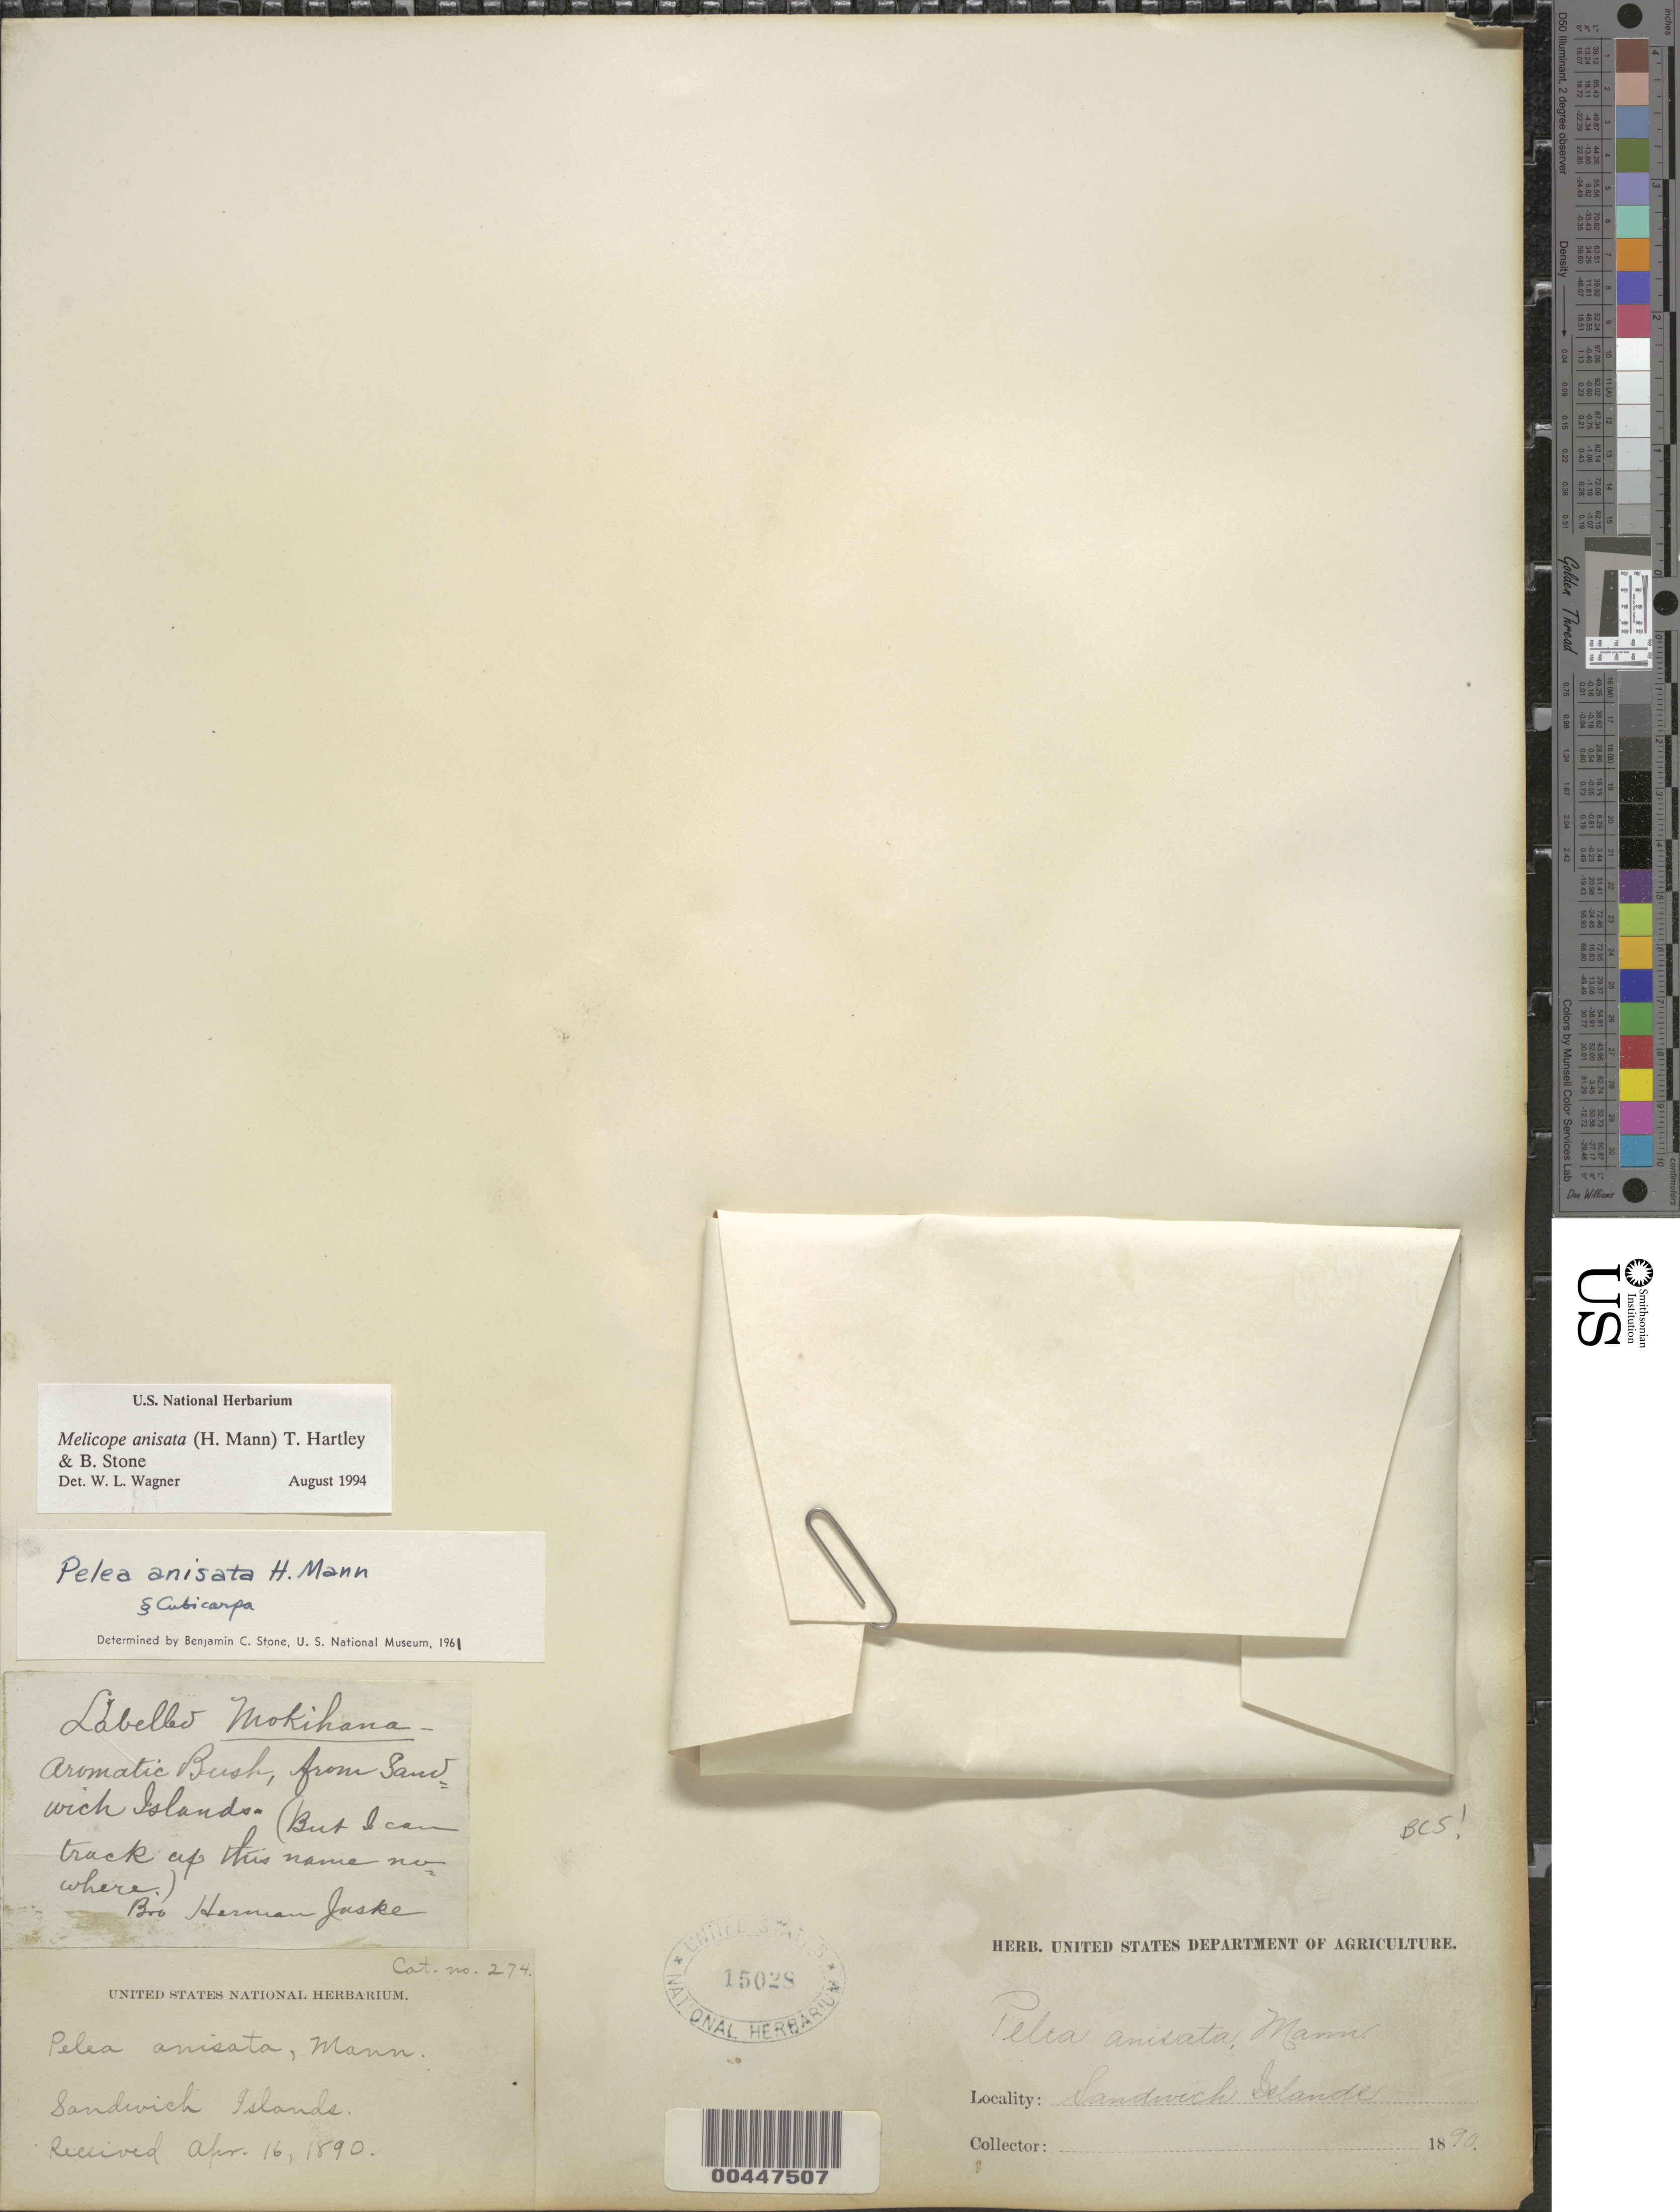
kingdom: Plantae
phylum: Tracheophyta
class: Magnoliopsida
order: Sapindales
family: Rutaceae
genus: Melicope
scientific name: Melicope anisata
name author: (H. Mann) T.G. Hartley & B.C. Stone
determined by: Wagner, W. L., (BOT), Smithsonian Institution - National Museum of Natural History (UNITED STATES)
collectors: B. Juske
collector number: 274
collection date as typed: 16 Apr 1890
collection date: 1890-04-16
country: United States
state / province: Hawaii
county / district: Honolulu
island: Oahu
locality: Sandwich Islands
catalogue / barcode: US 15028